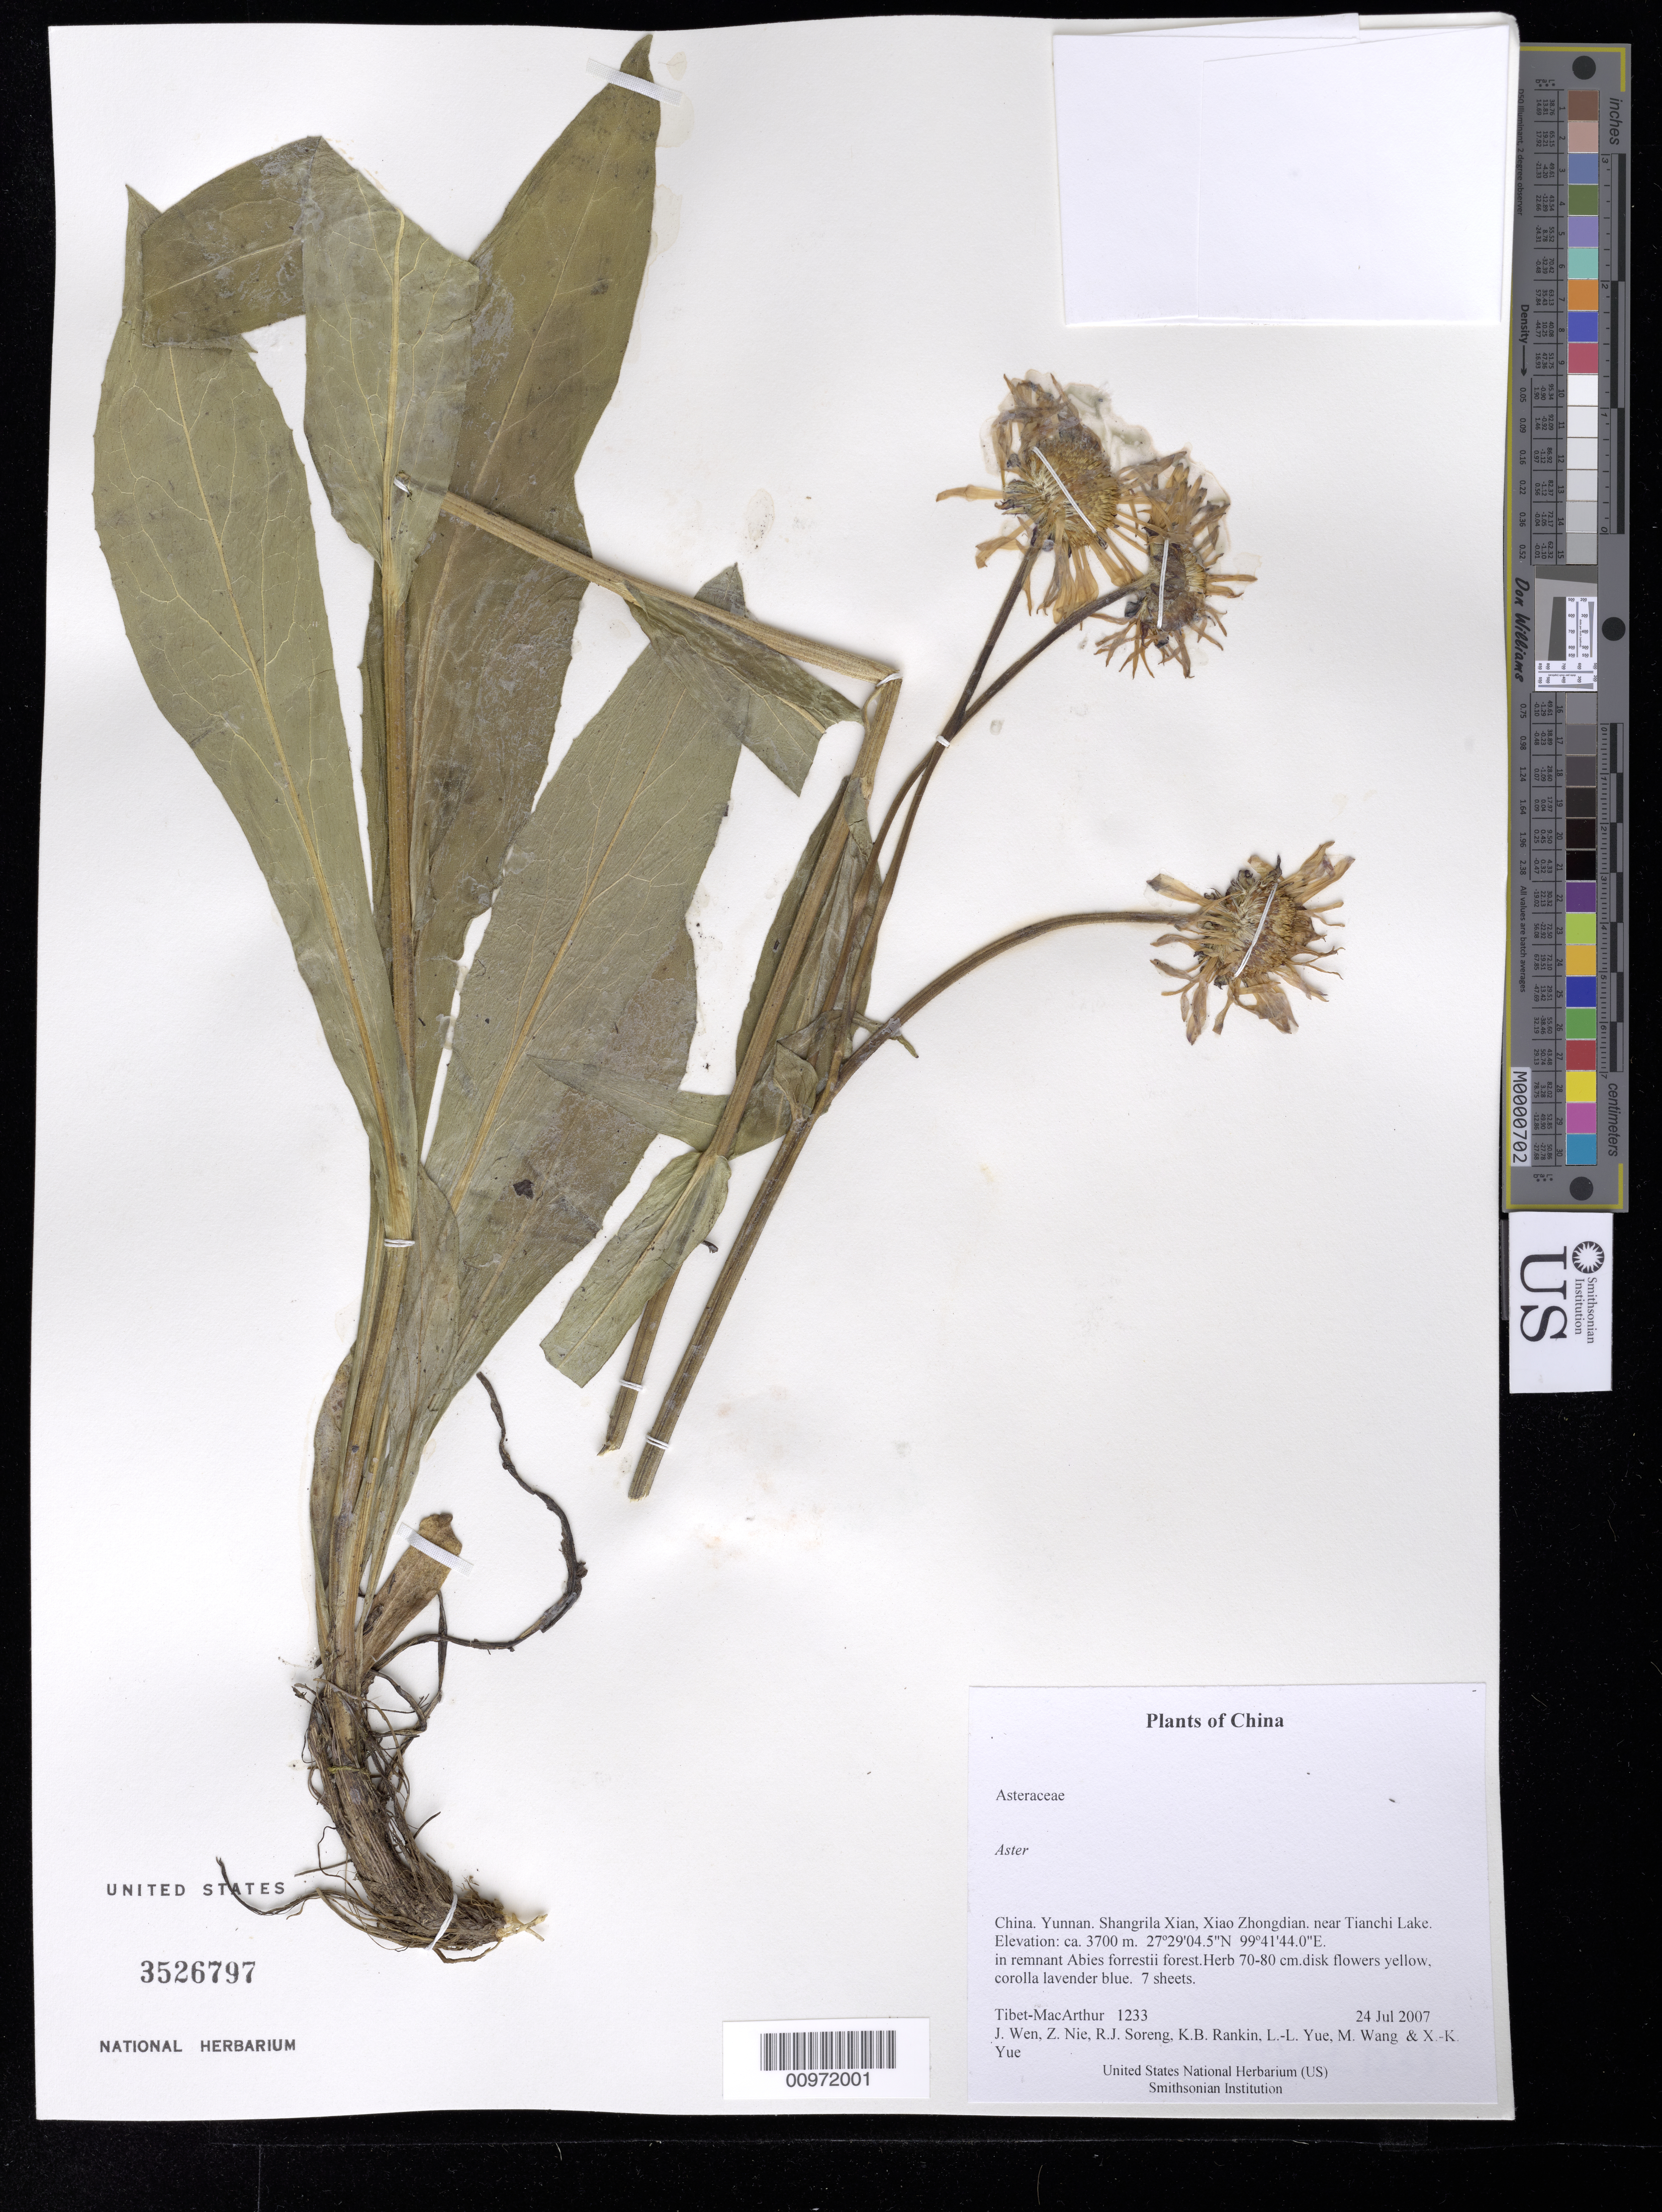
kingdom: Plantae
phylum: Tracheophyta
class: Magnoliopsida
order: Asterales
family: Asteraceae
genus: Aster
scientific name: Aster sp.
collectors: Tibet-MacArthur, J. Wen, Z. Nie, R. J. Soreng, K. Rankin, L. Yue, M. Wang & X. Yue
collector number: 1233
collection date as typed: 24 Jul 2007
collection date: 2007-07-24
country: China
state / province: Yunnan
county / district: Shangrila Xian, Xiao Zhongdian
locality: near Tianchi Lake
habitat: In remnant Abies forrestii forest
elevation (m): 3700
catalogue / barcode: US 3526797